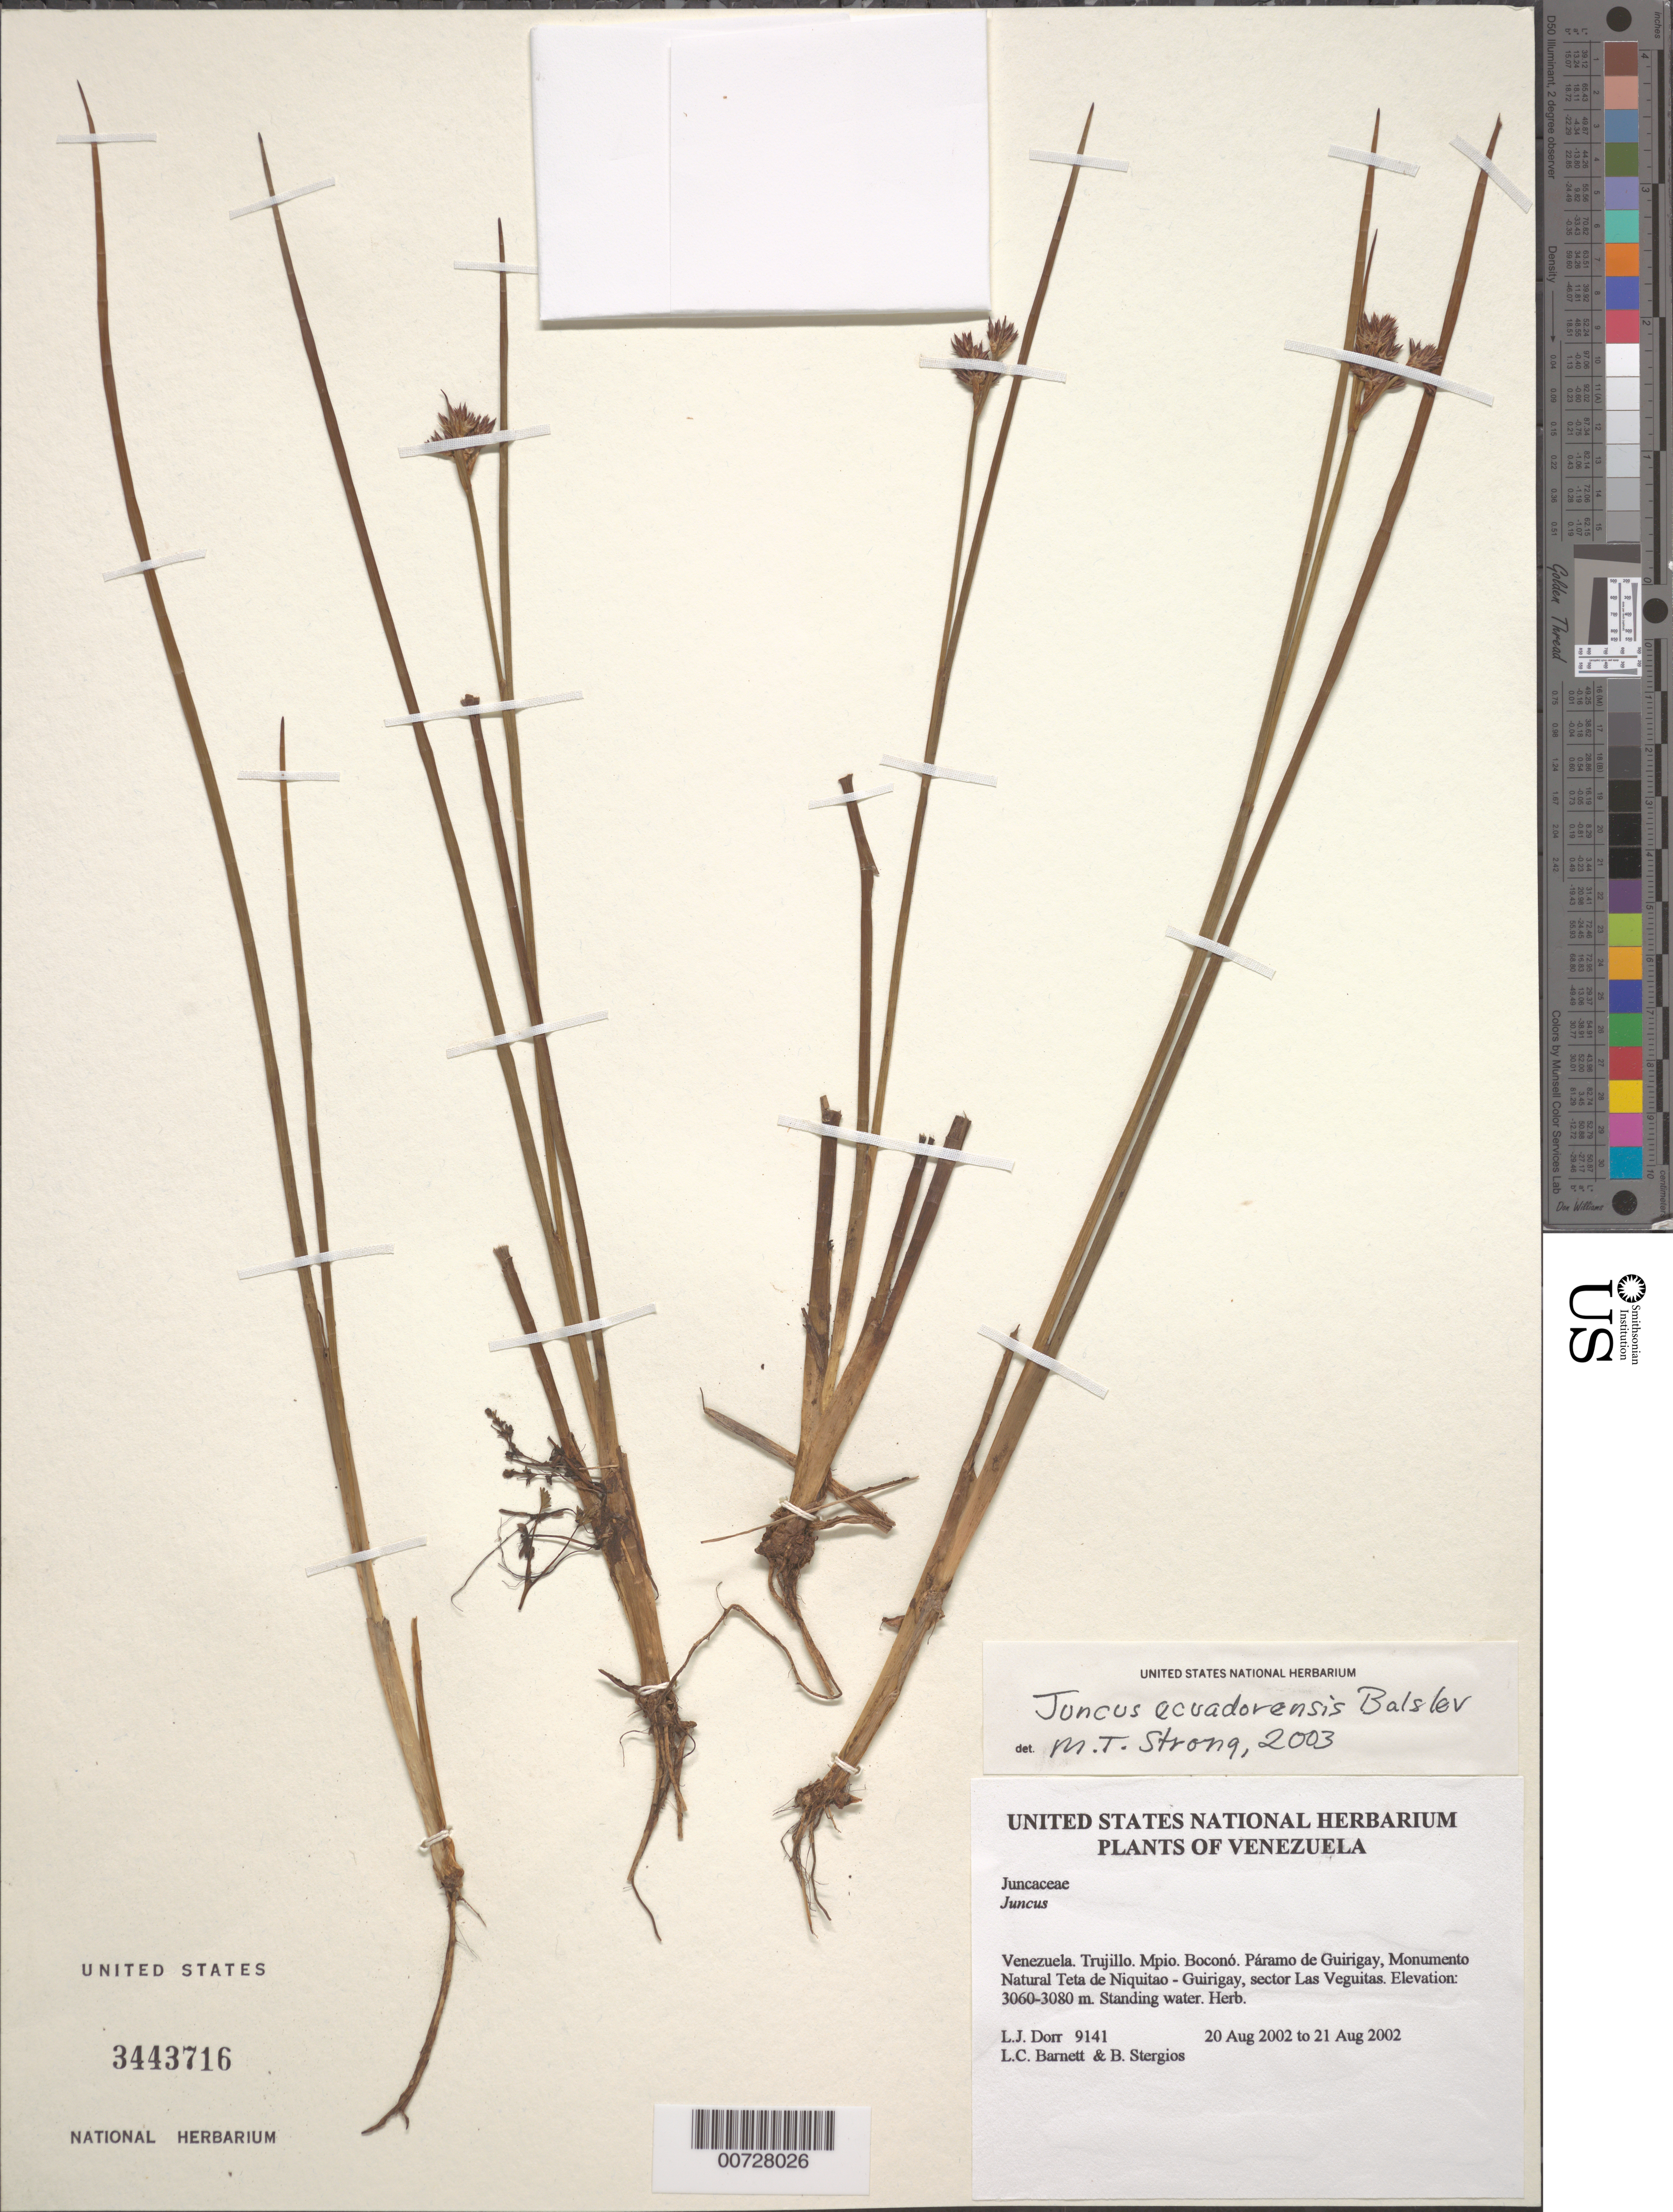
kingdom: Plantae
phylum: Tracheophyta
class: Liliopsida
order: Poales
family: Juncaceae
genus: Juncus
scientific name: Juncus ecuadoriensis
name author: Balslev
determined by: Strong, M. T., (US), Smithsonian Institution - National Museum of Natural History (UNITED STATES)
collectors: L. J. Dorr, L. C. Barnett & B. G. Stergios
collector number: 9141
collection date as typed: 20 Aug 2002 to 21 Aug 2002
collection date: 2002-08-20/2002-08-21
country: Venezuela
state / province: Trujillo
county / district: Boconó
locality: Páramo de Guirigay, Monumento Natural Teta de Niquitao - Guirigay, sector Las Veguitas.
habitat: Standing water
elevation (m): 3060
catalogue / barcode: US 3443716